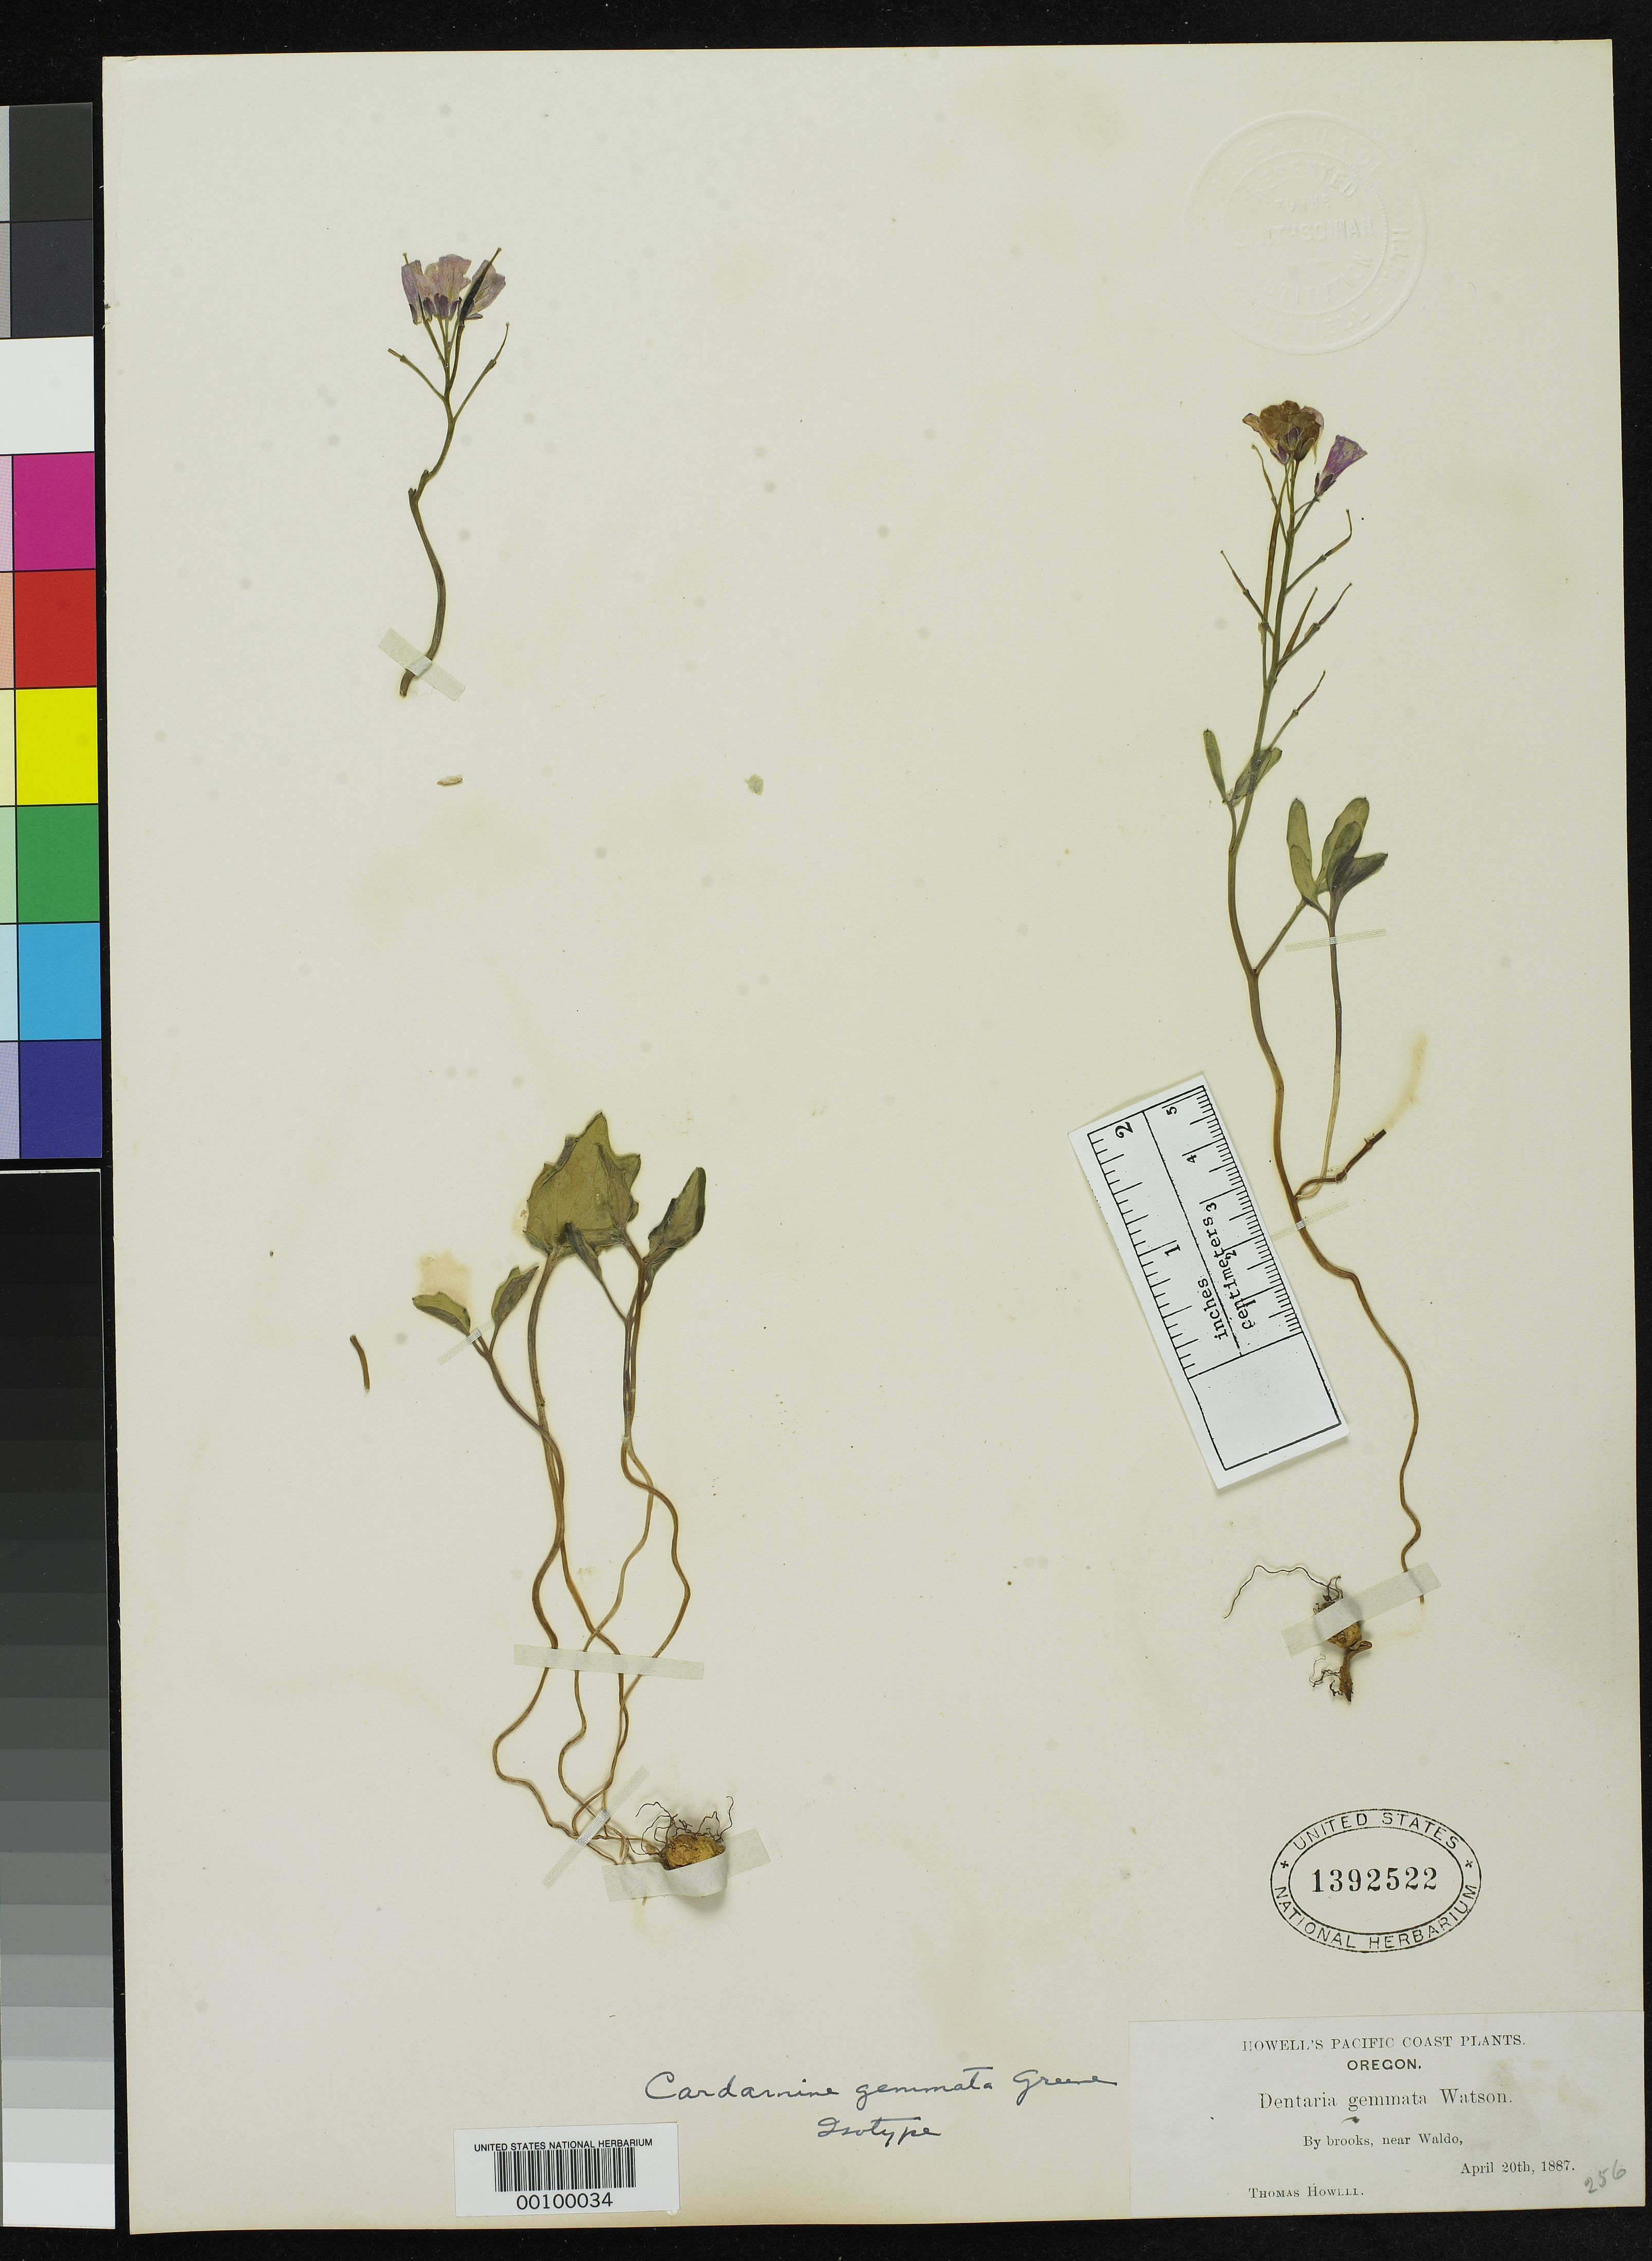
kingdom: Plantae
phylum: Tracheophyta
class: Magnoliopsida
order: Brassicales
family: Brassicaceae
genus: Cardamine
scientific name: Cardamine gemmata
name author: Greene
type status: Isotype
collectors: T. J. Howell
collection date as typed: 20 Apr 1887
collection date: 1887-04-20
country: United States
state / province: Oregon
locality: Near Waldo.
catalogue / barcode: US 1392522